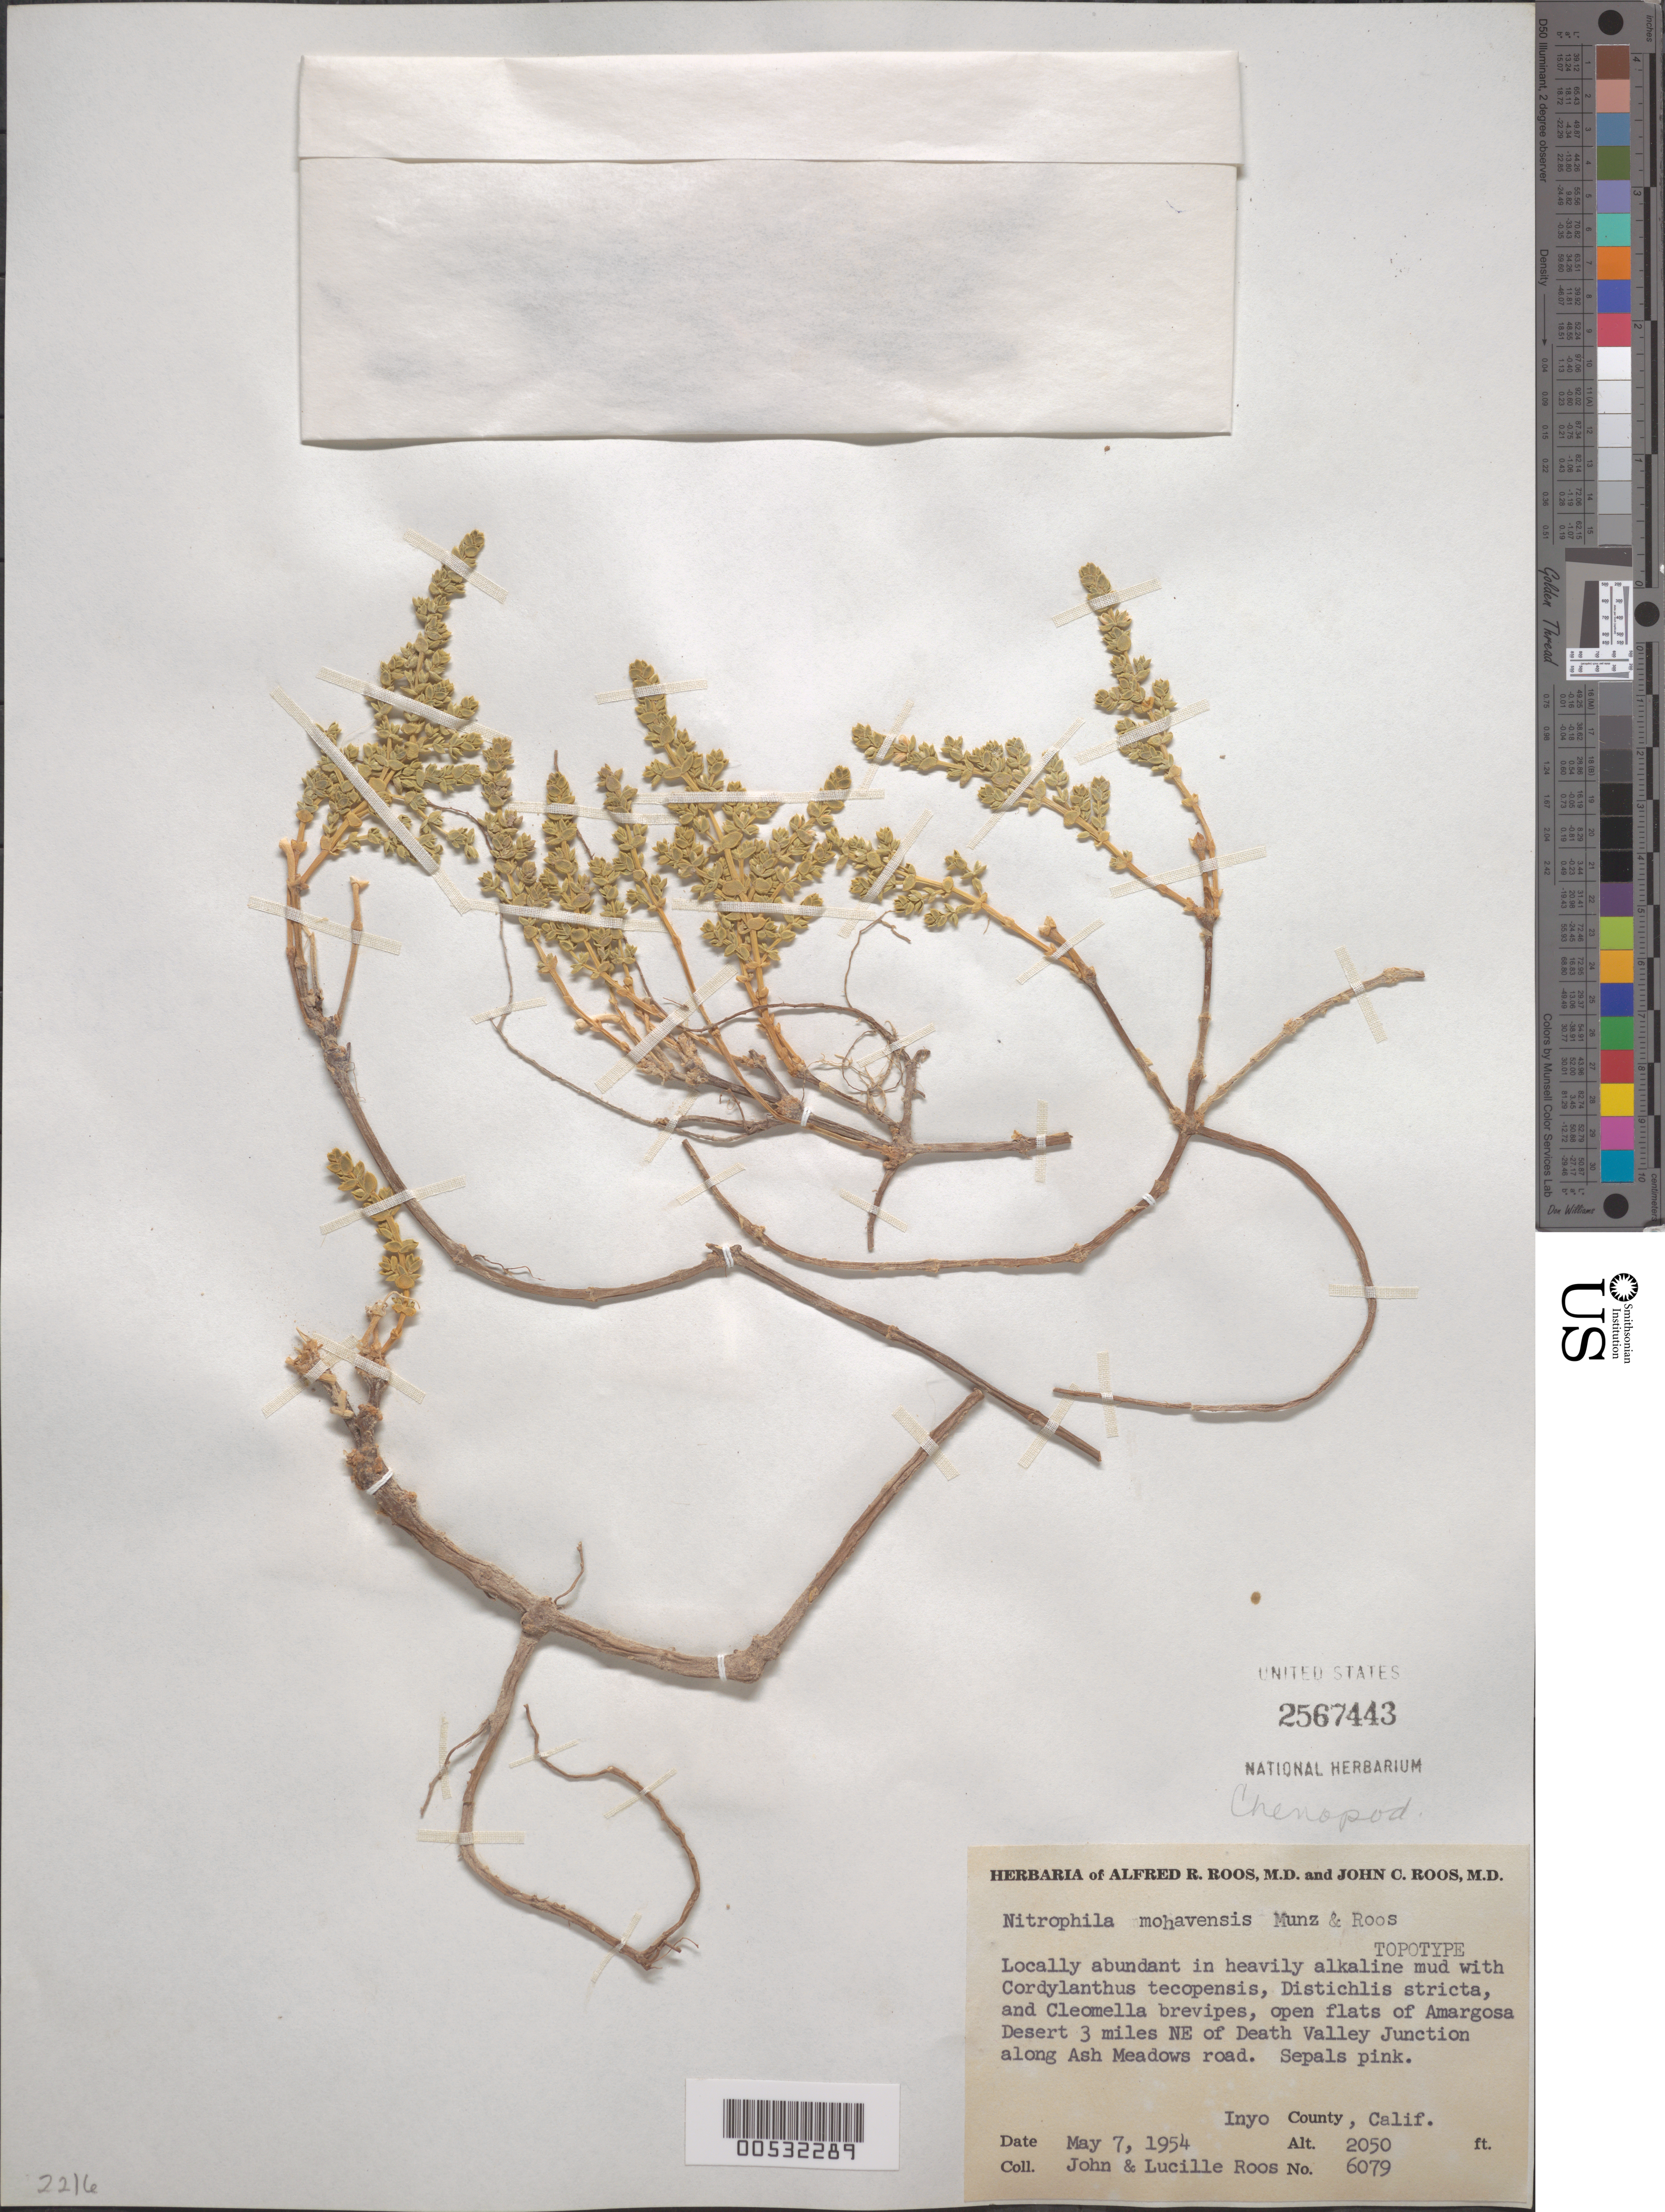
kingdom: Plantae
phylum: Tracheophyta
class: Magnoliopsida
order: Caryophyllales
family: Amaranthaceae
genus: Nitrophila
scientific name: Nitrophila mohavensis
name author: Munz & J.C. Roos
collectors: J. C. Roos & L. Roos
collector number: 6079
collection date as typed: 07 May 1954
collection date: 1954-05-07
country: United States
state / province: California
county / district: Inyo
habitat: Locally found in heavily alkaline mud with Cordylanthus tecopensis, Distichilis stricta, and Cleomella brevipes.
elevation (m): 624.8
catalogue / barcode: US 2567443